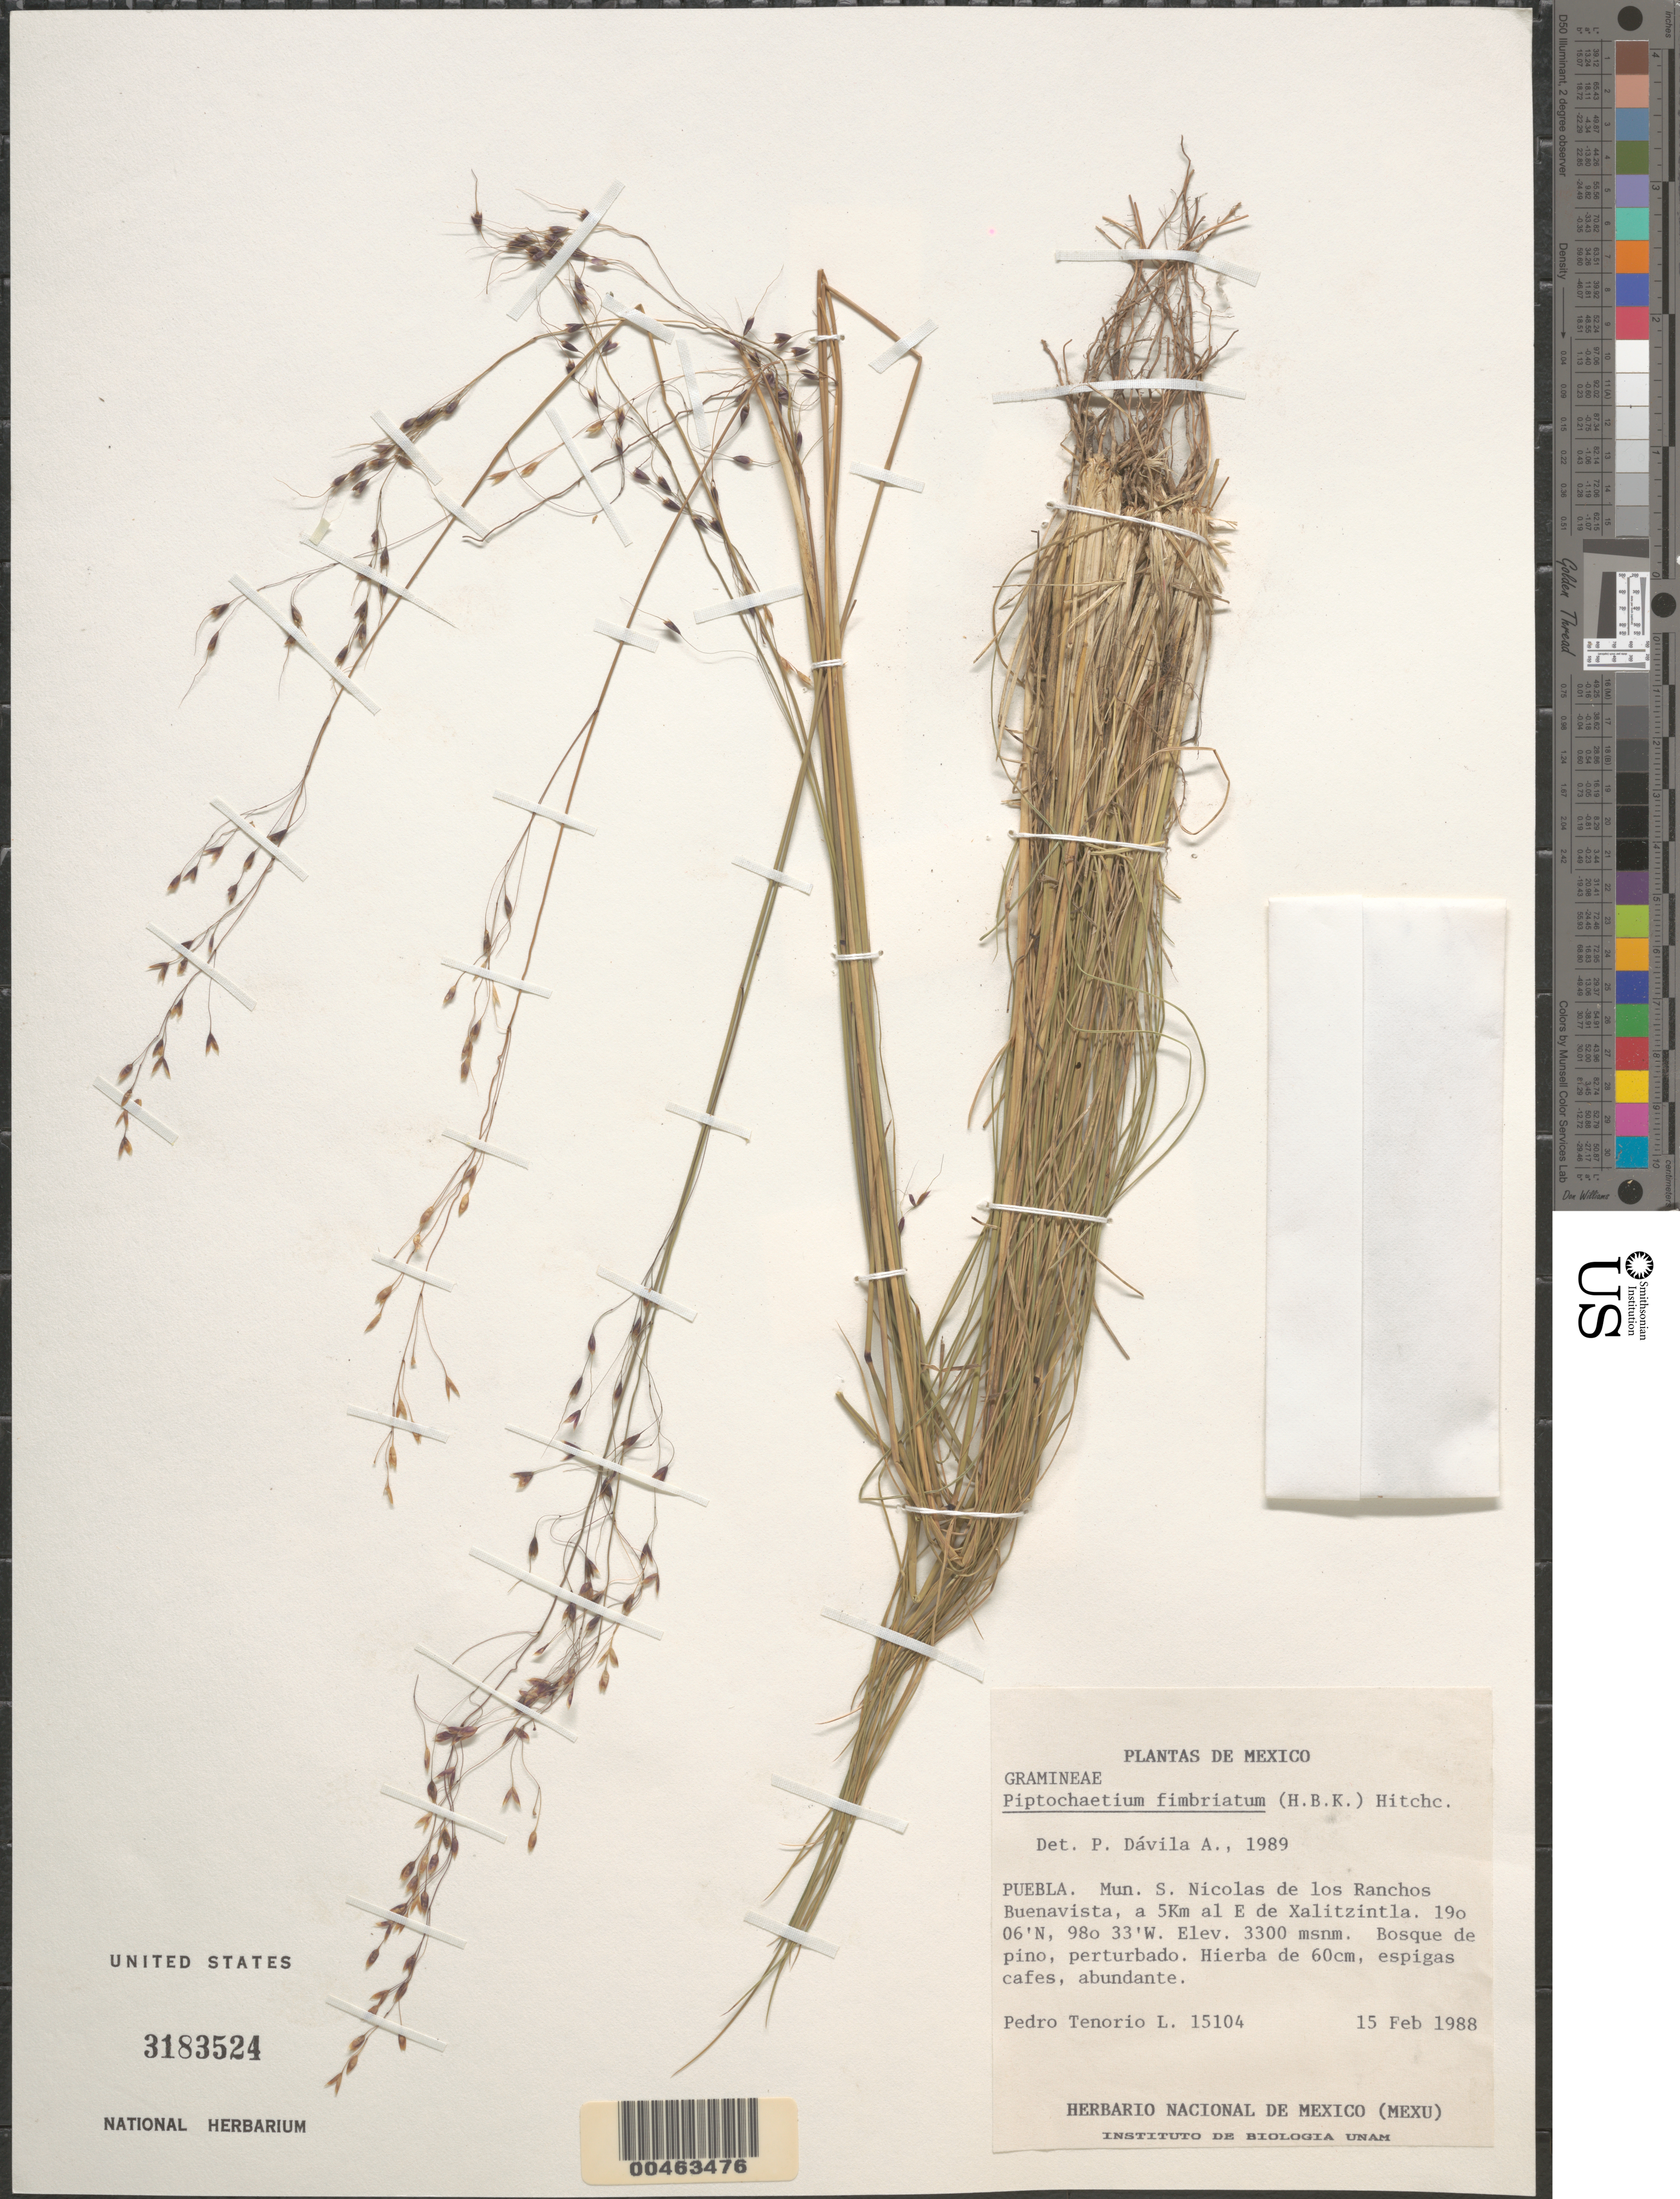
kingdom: Plantae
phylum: Tracheophyta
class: Liliopsida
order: Poales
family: Poaceae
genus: Piptochaetium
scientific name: Piptochaetium fimbriatum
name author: (Kunth) Hitchc.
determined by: Dávila, P. D.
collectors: P. Tenorio L.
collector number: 15104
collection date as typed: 15 Feb 1988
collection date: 1988-02-15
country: Mexico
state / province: Puebla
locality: S. Nicolas de los Ranchos Buenavista Mun., 5 km E of Xalitzintla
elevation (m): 3300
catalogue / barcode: US 3183524